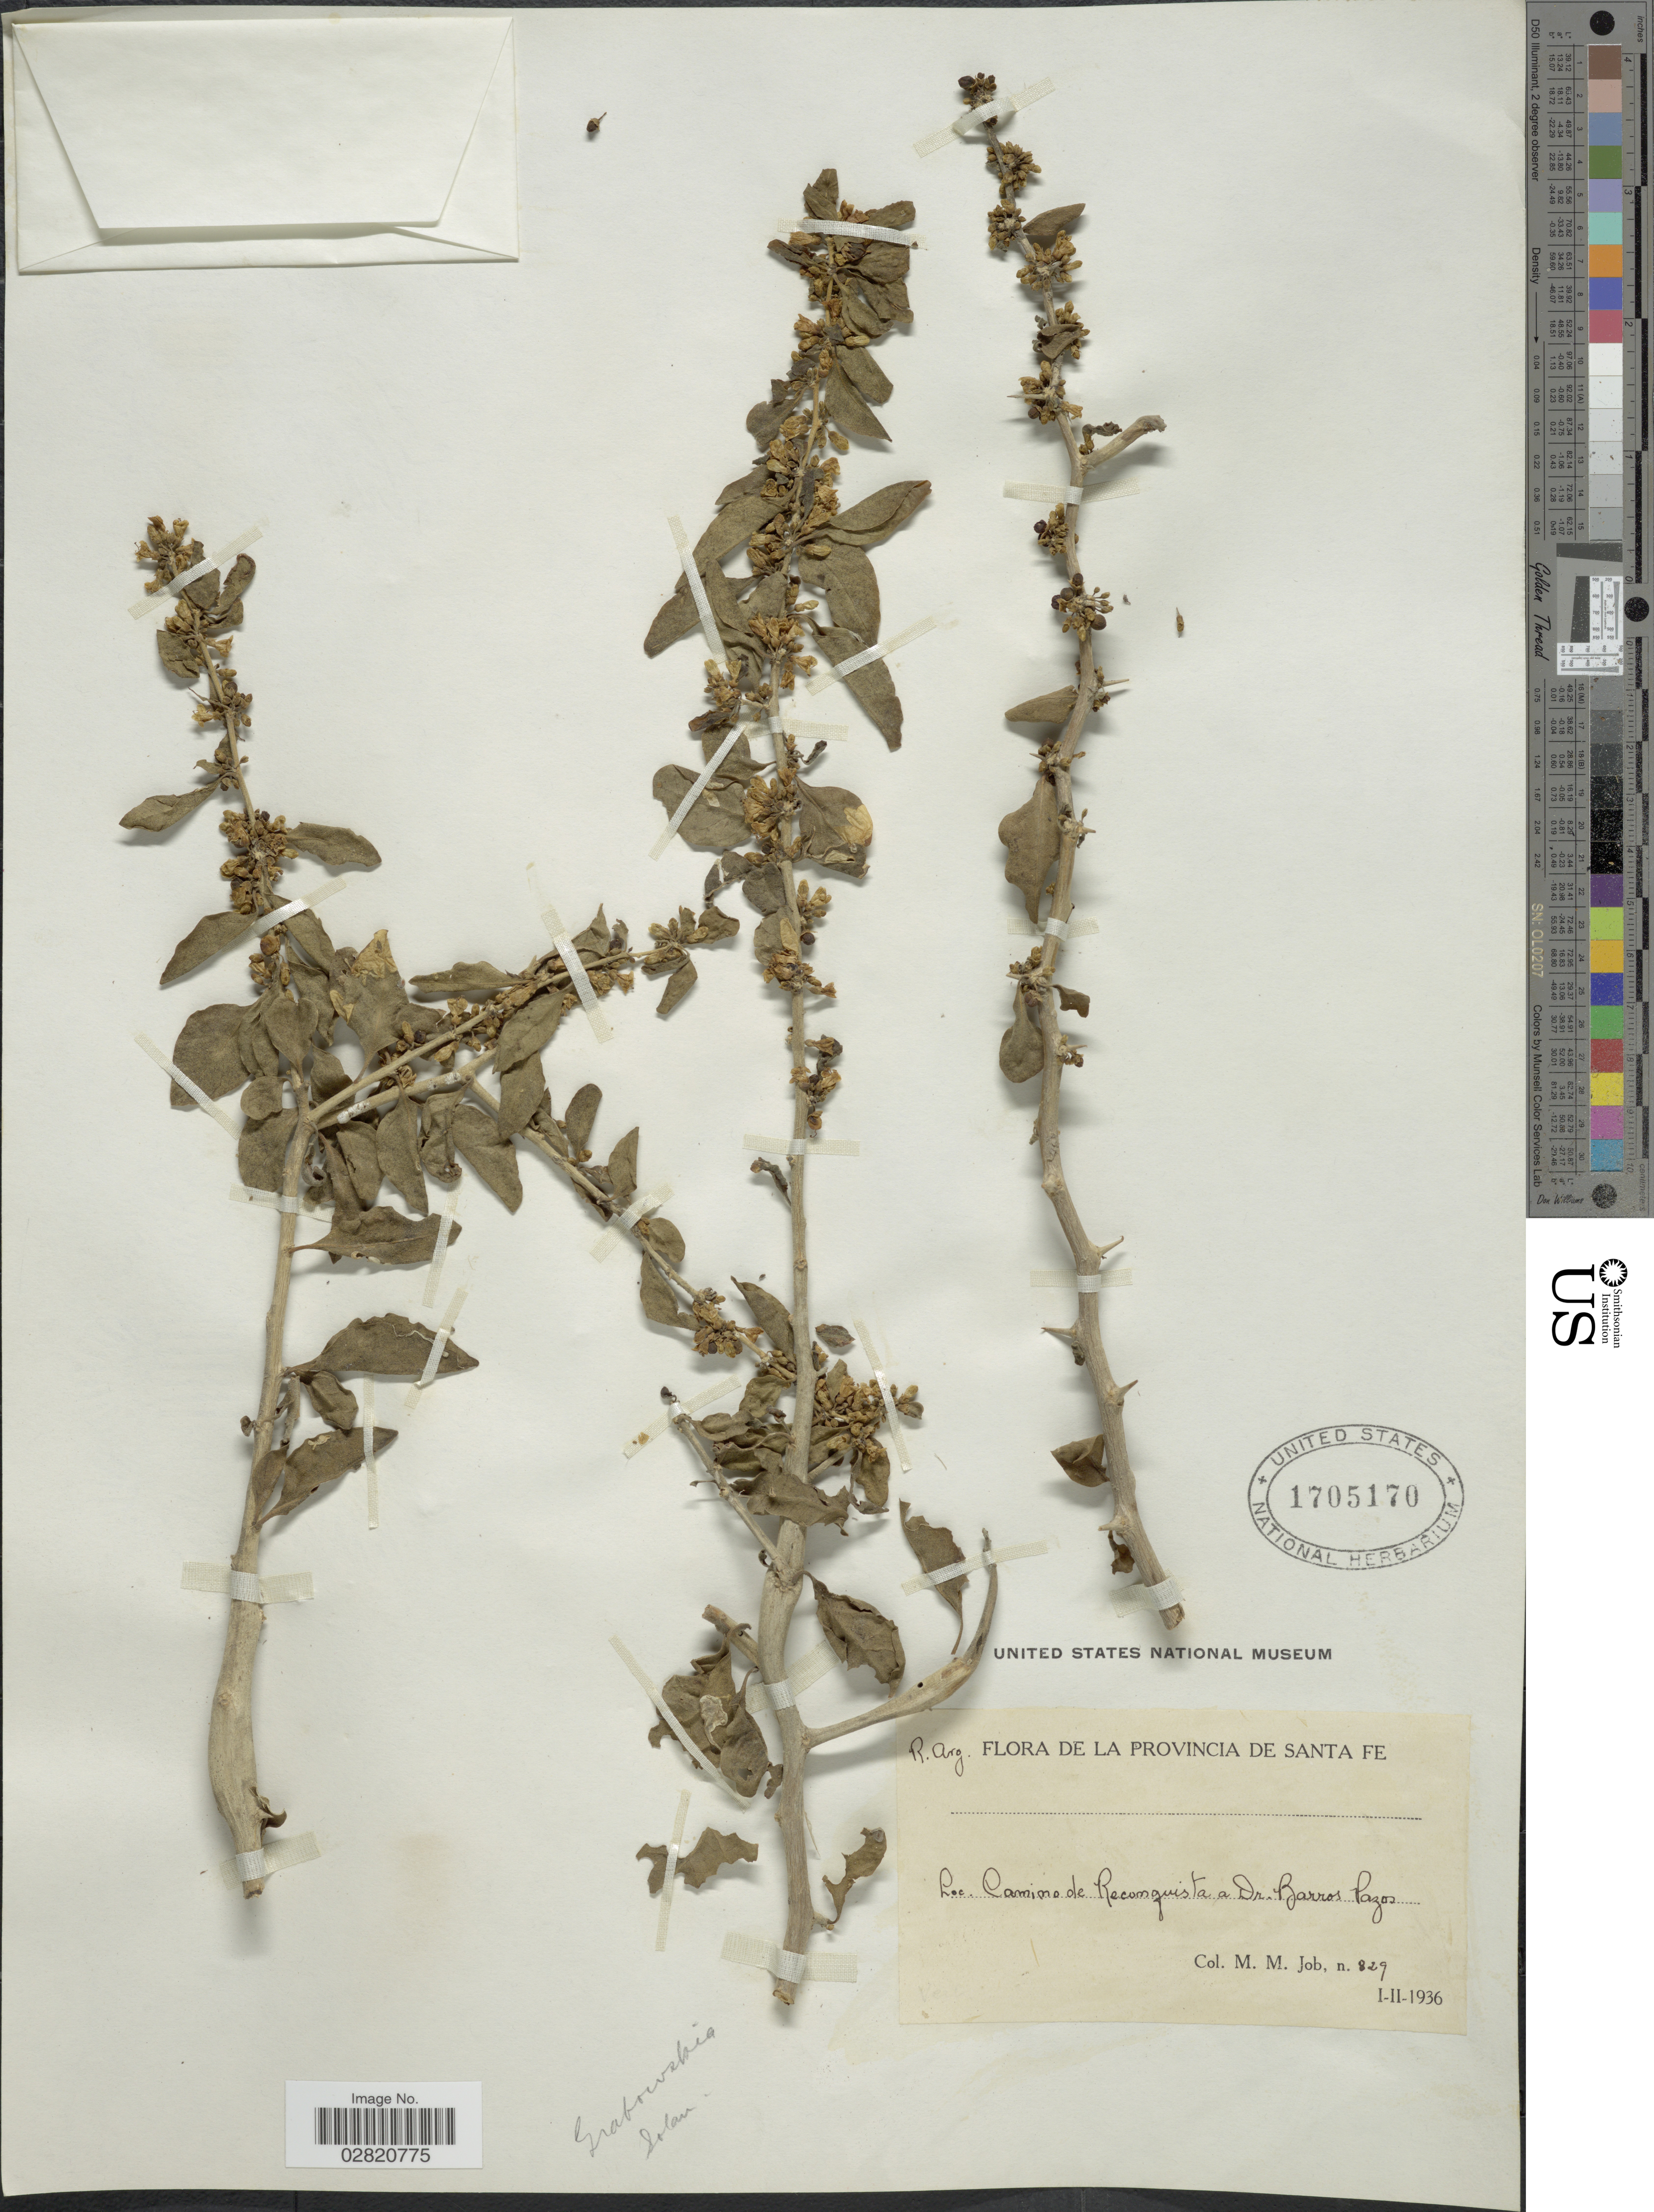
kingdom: Plantae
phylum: Tracheophyta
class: Magnoliopsida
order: Solanales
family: Solanaceae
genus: Grabowskia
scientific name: Grabowskia sp.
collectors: M. Job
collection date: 1936-02-01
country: Argentina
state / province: Santa Fe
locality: Camino de Recomguista a Dr. Barros lazos.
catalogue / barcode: US 1705170